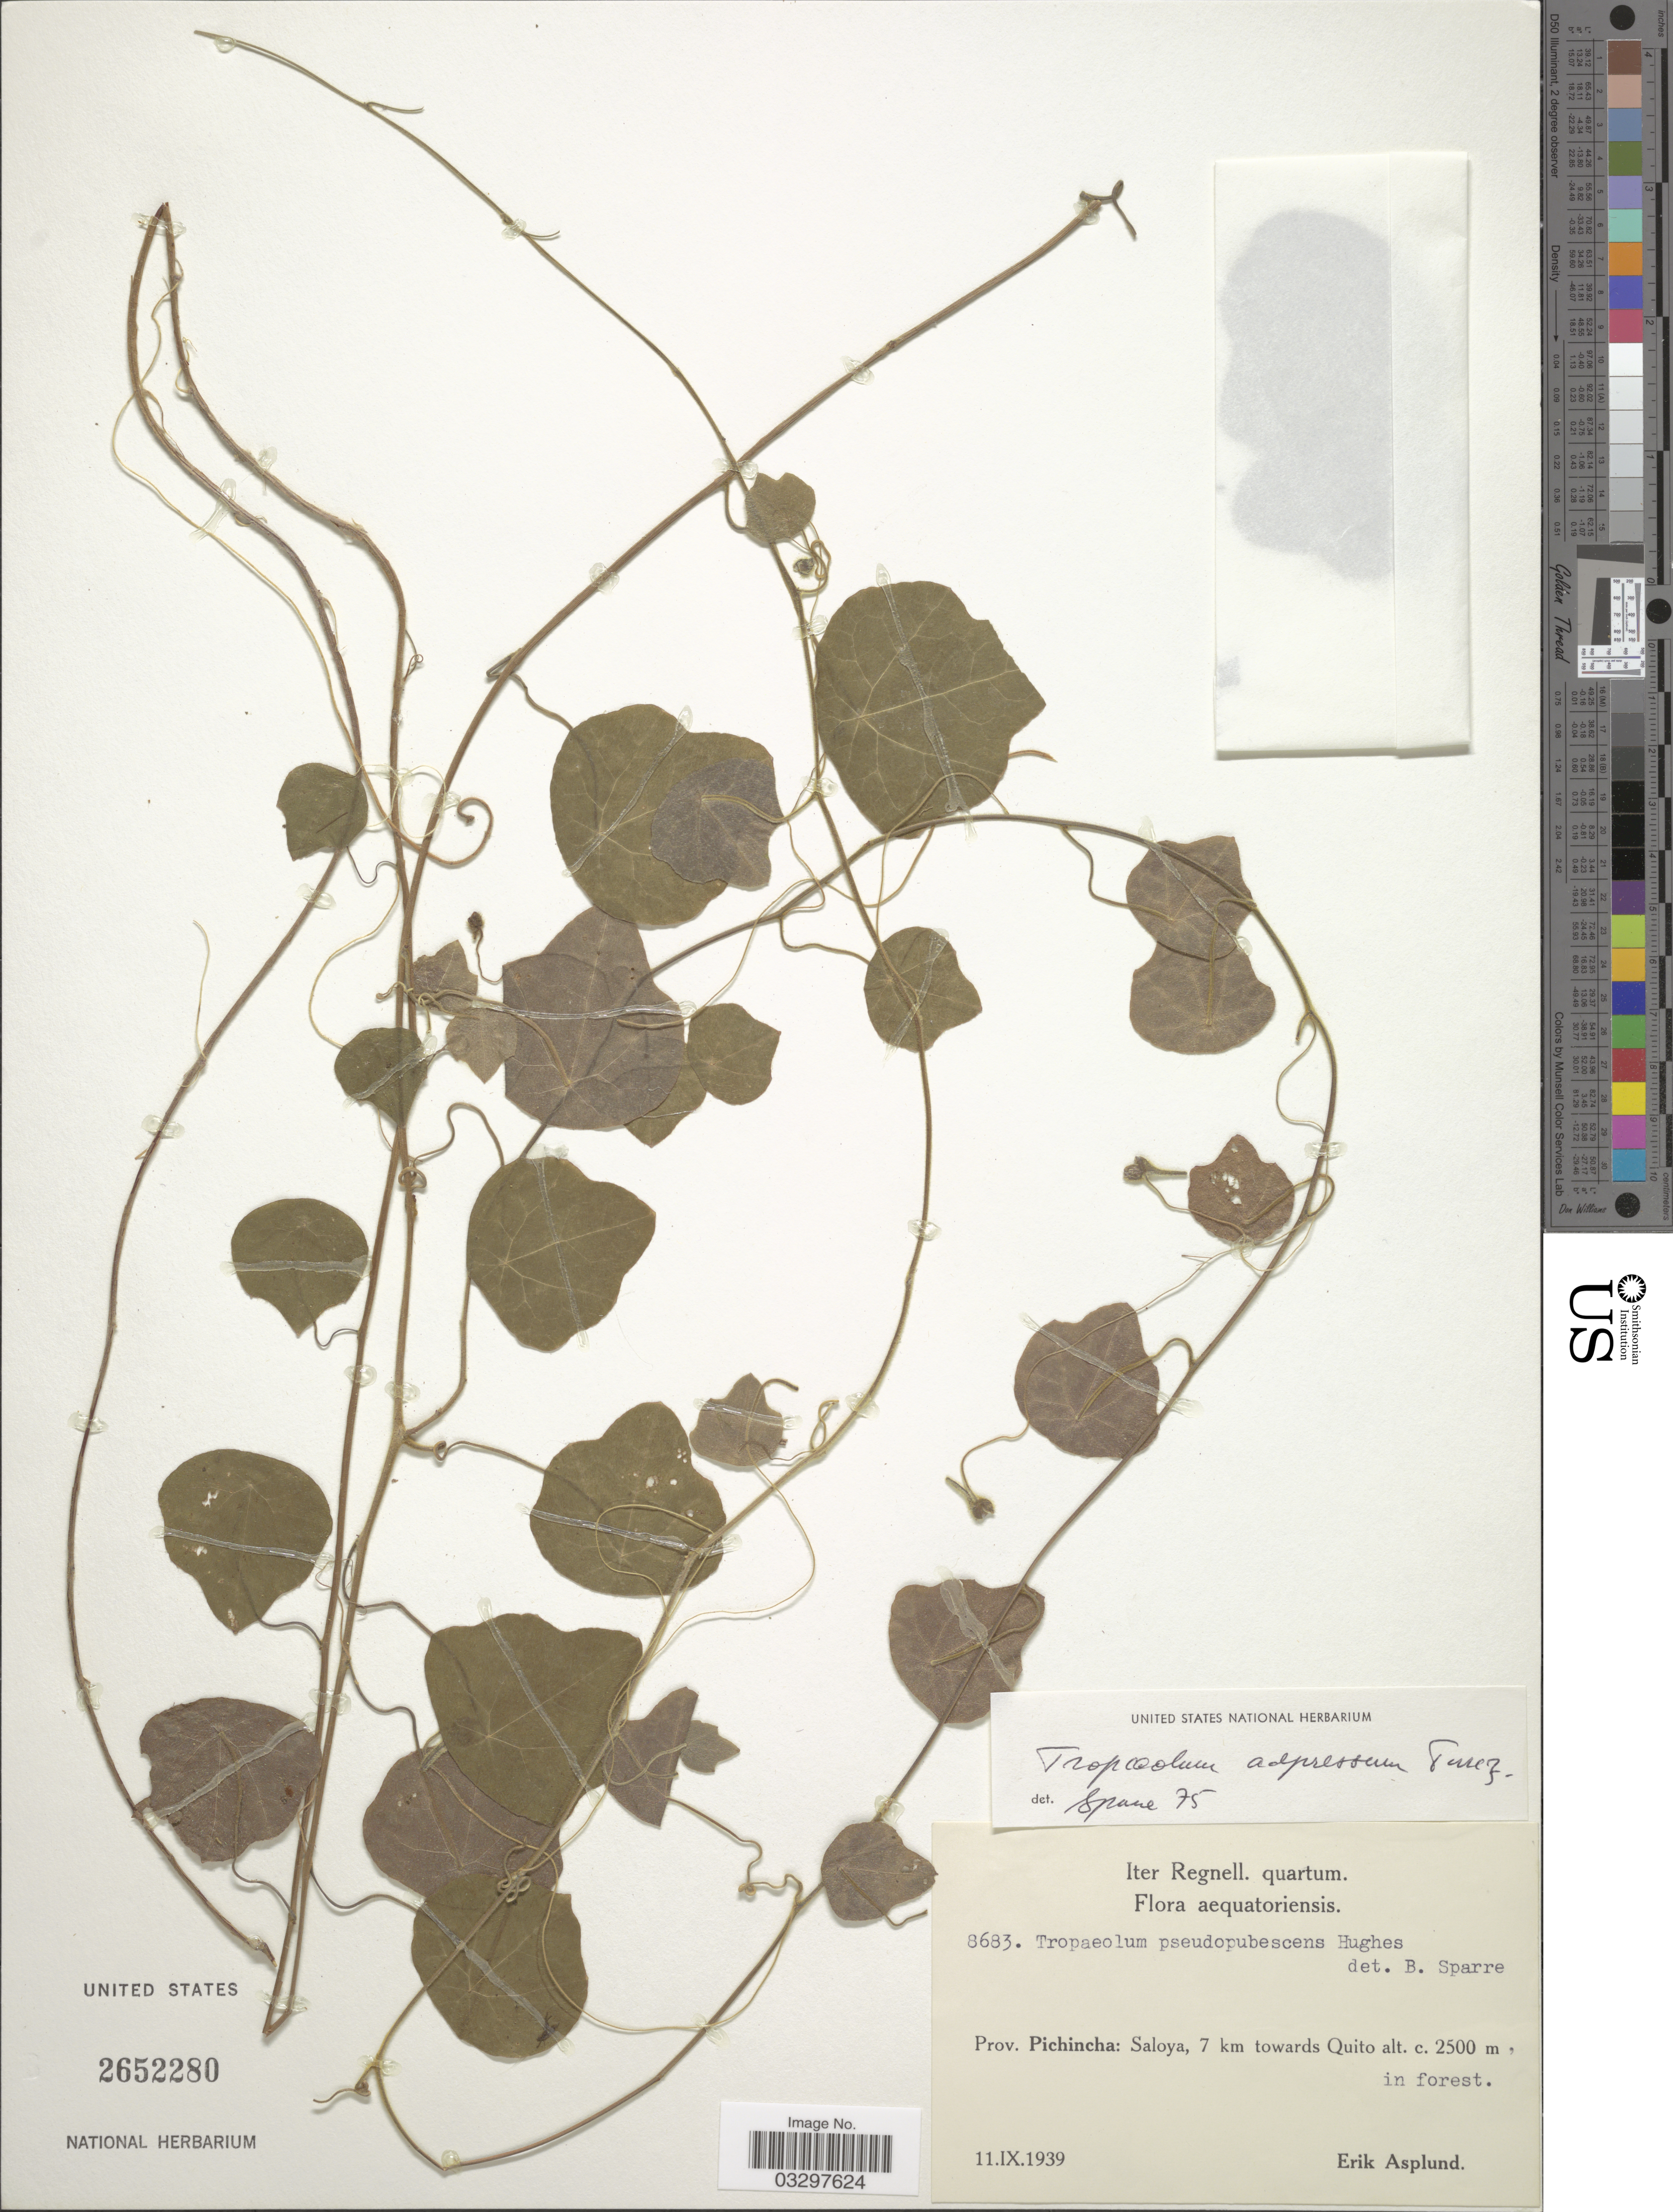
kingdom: Plantae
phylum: Tracheophyta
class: Magnoliopsida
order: Brassicales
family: Tropaeolaceae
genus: Tropaeolum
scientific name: Tropaeolum adpressum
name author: Hughes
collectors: E. Asplund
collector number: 8683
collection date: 1939-09-11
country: Ecuador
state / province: Pichincha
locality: Prov. Pichincha: Saloya, 7 km towards Quito.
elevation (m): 2500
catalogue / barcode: US 2652280